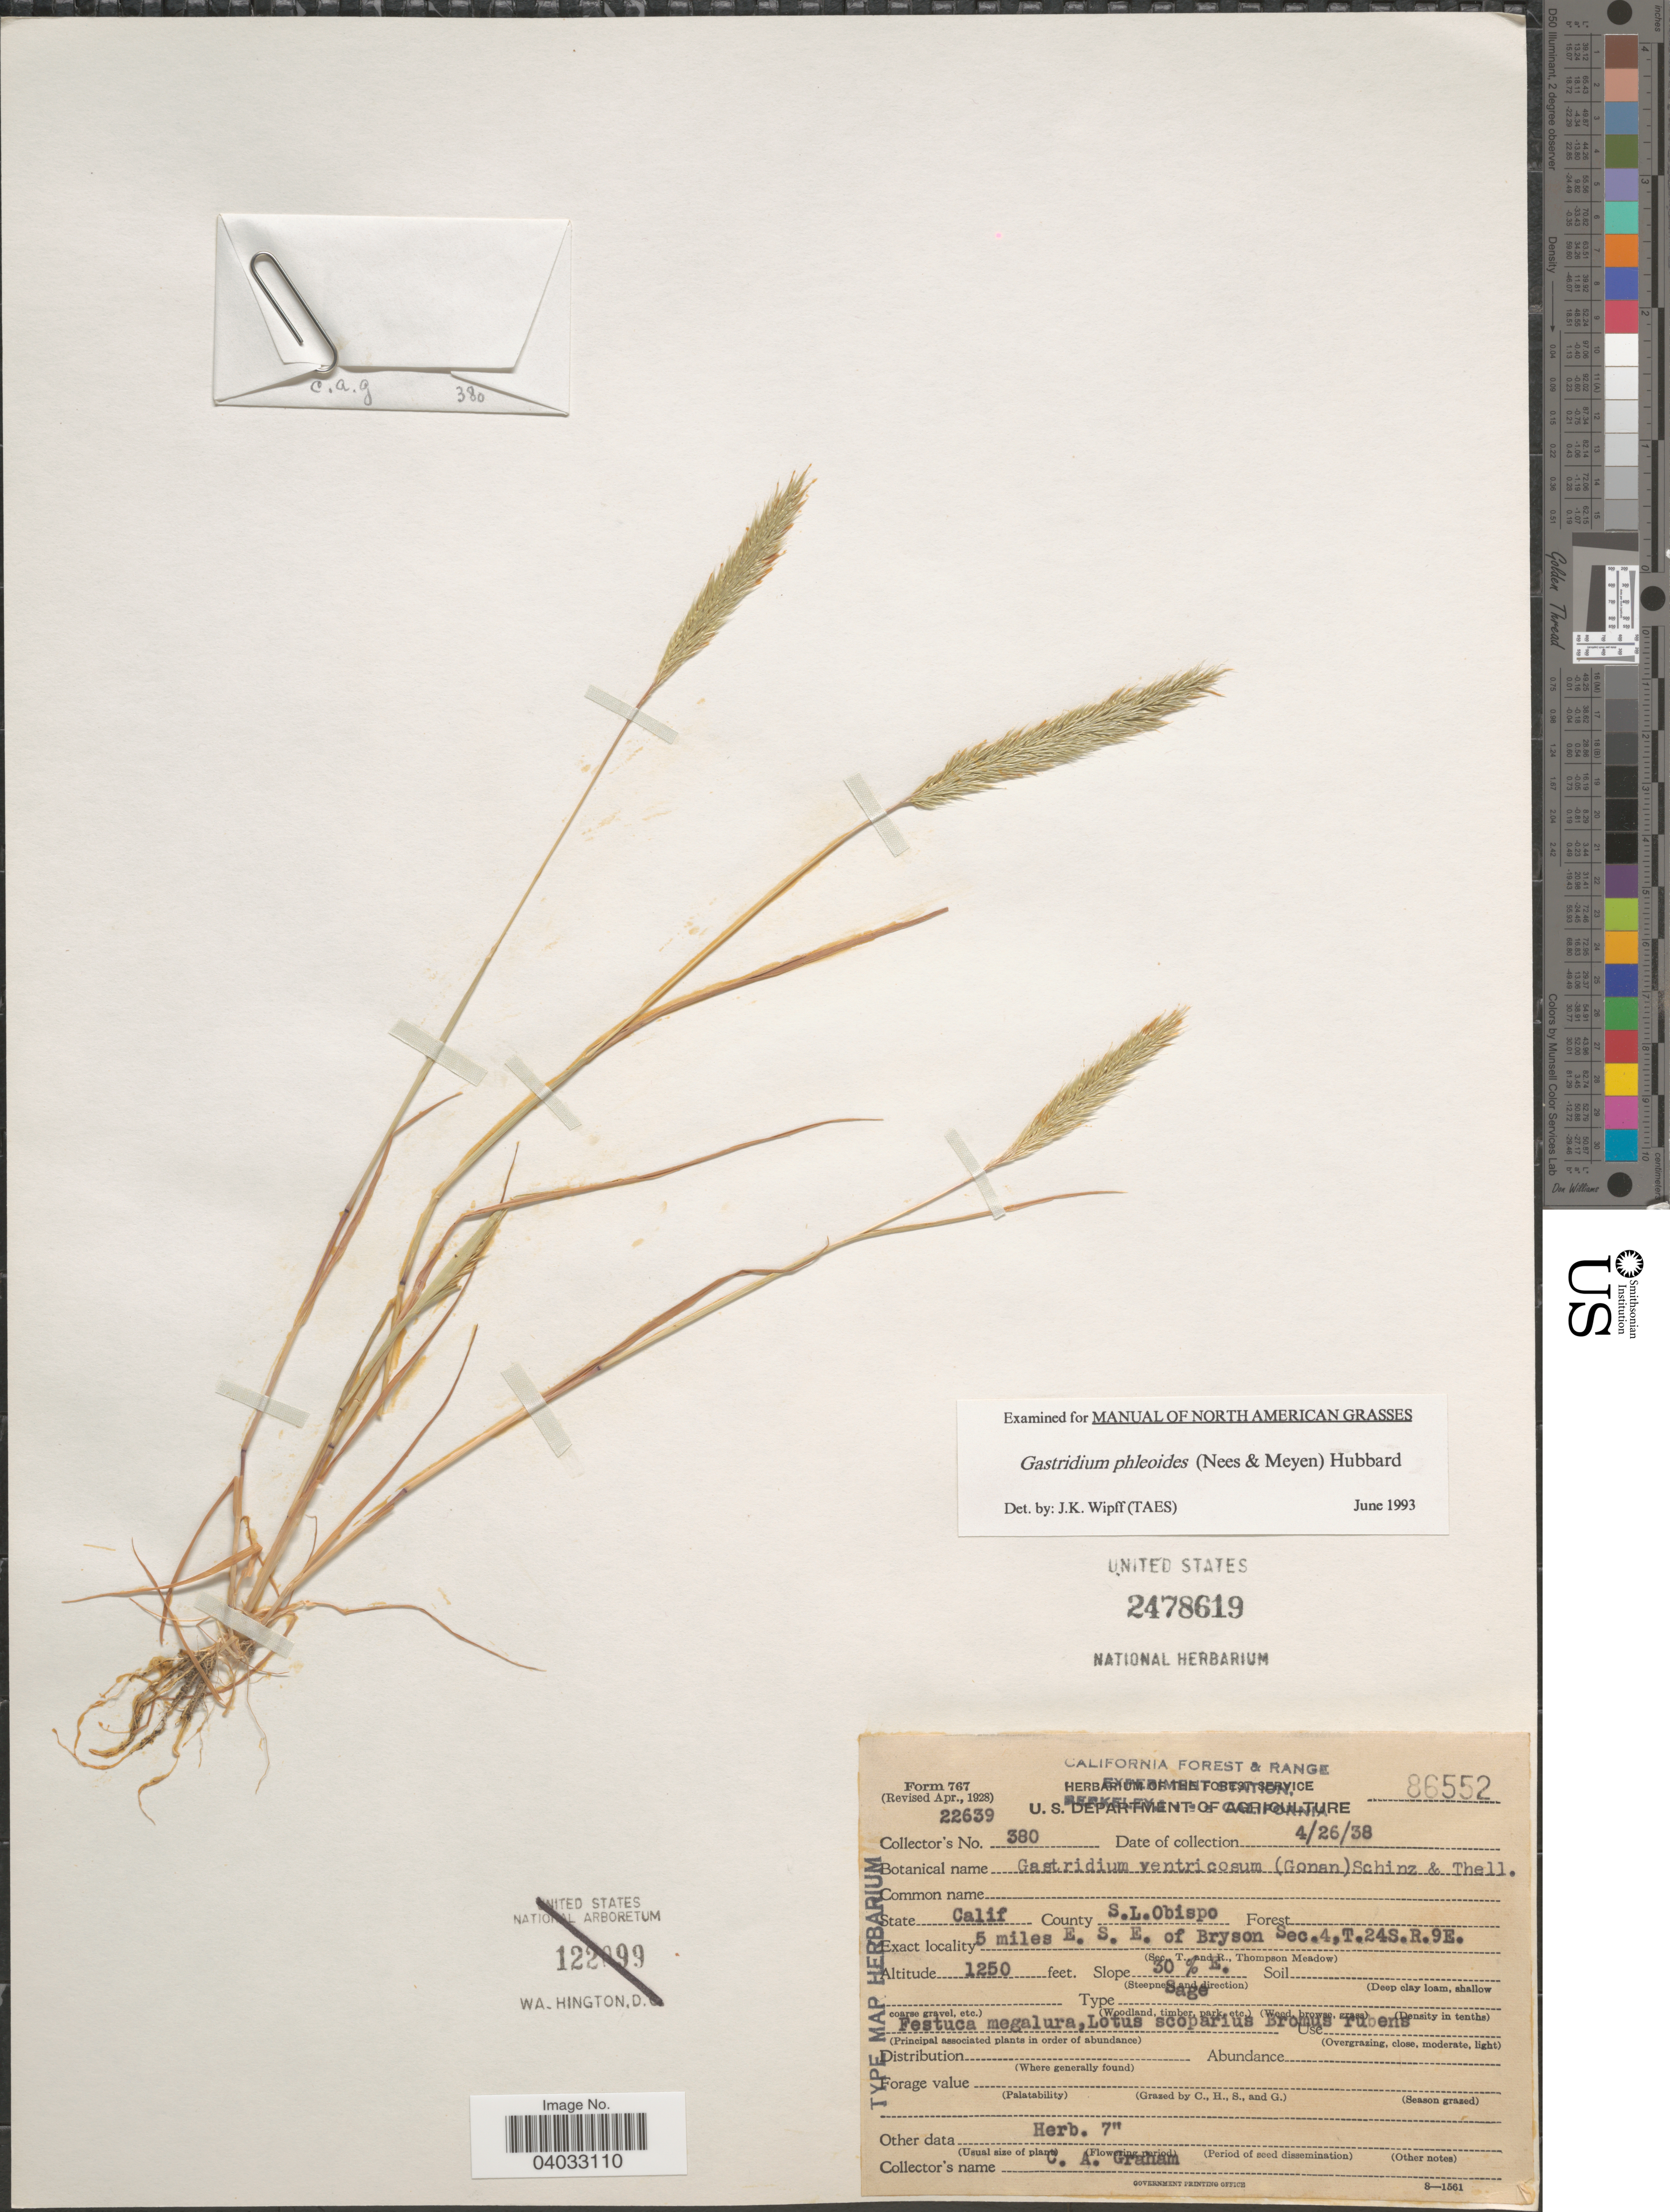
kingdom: Plantae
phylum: Tracheophyta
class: Liliopsida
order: Poales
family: Poaceae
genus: Gastridium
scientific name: Gastridium phleoides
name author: (Nees) C.E. Hubb.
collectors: C. Graham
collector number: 380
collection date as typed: Transcribed d/m/y: 26/4/38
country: United States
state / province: California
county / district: San Luis Obispo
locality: County S.L.Obispo. 5 miles E. S. E. of Bryson Sec.4,T.24S.R.9E. Slope 30% E.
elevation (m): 381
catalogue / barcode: US 2478619